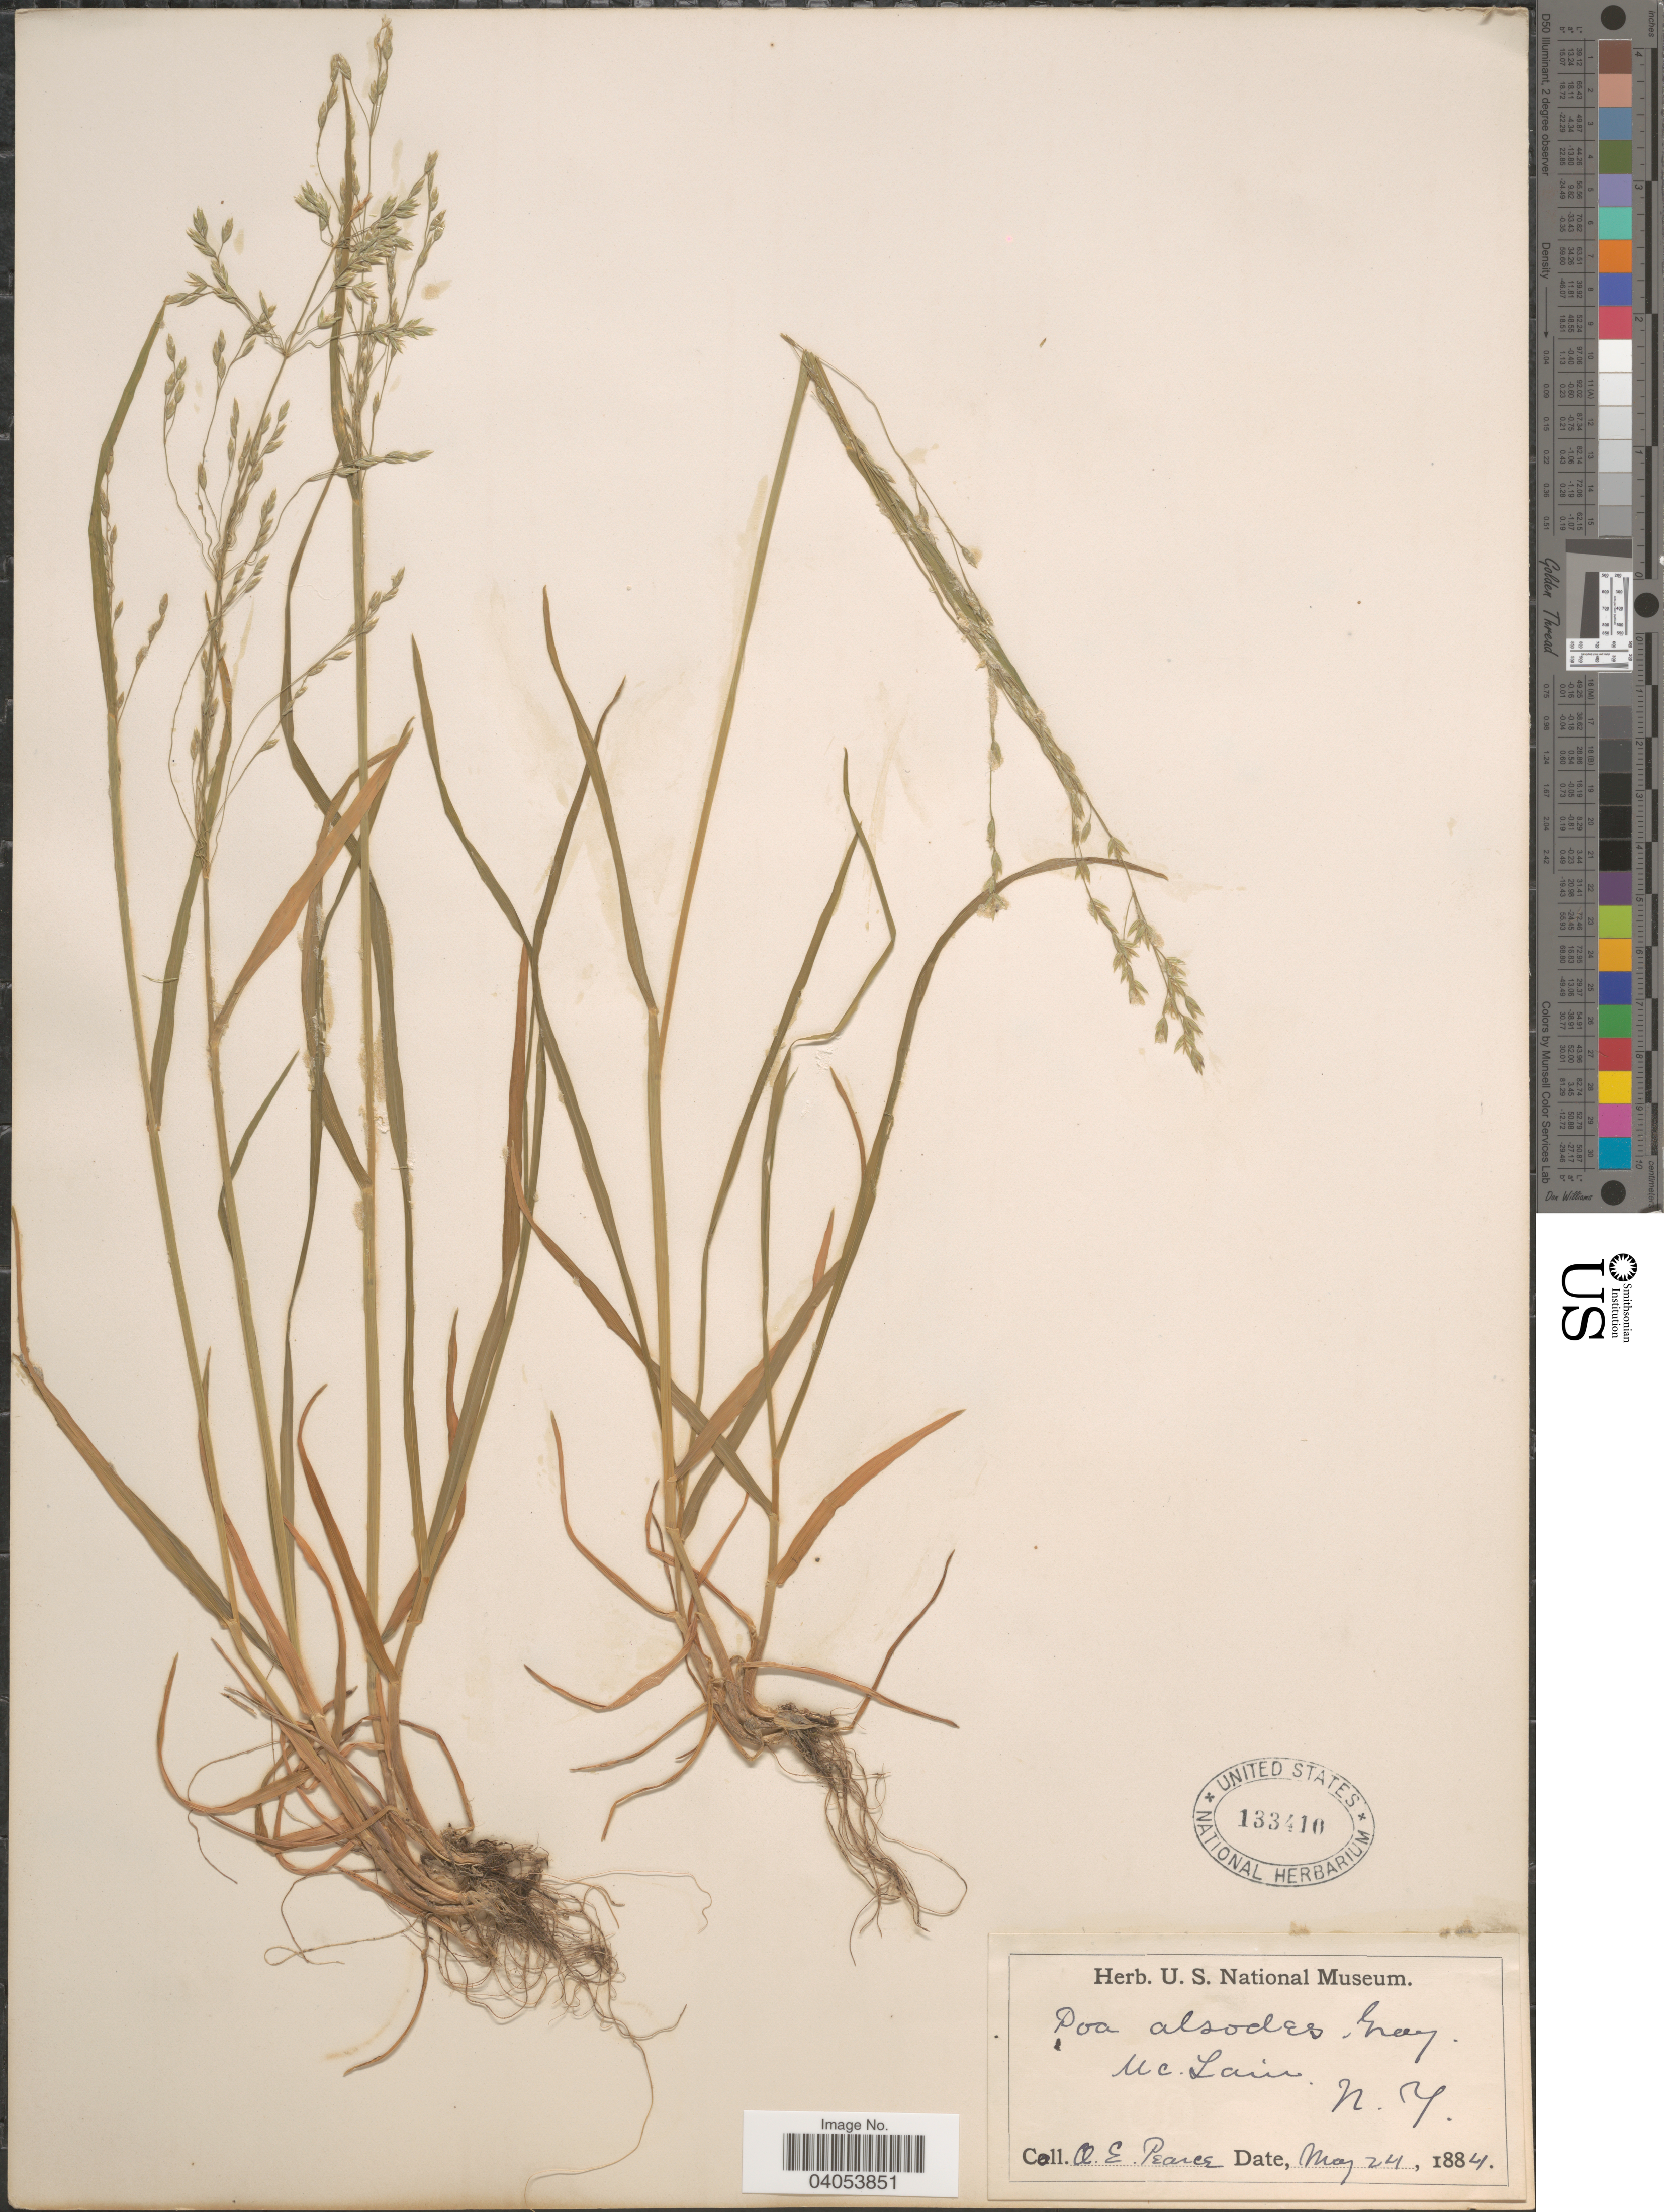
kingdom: Plantae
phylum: Tracheophyta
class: Liliopsida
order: Poales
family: Poaceae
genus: Poa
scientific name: Poa alsodes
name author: A. Gray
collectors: O. E. Pearce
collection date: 1884-05-24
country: United States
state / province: New York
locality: Mc.Lain.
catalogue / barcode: US 133410